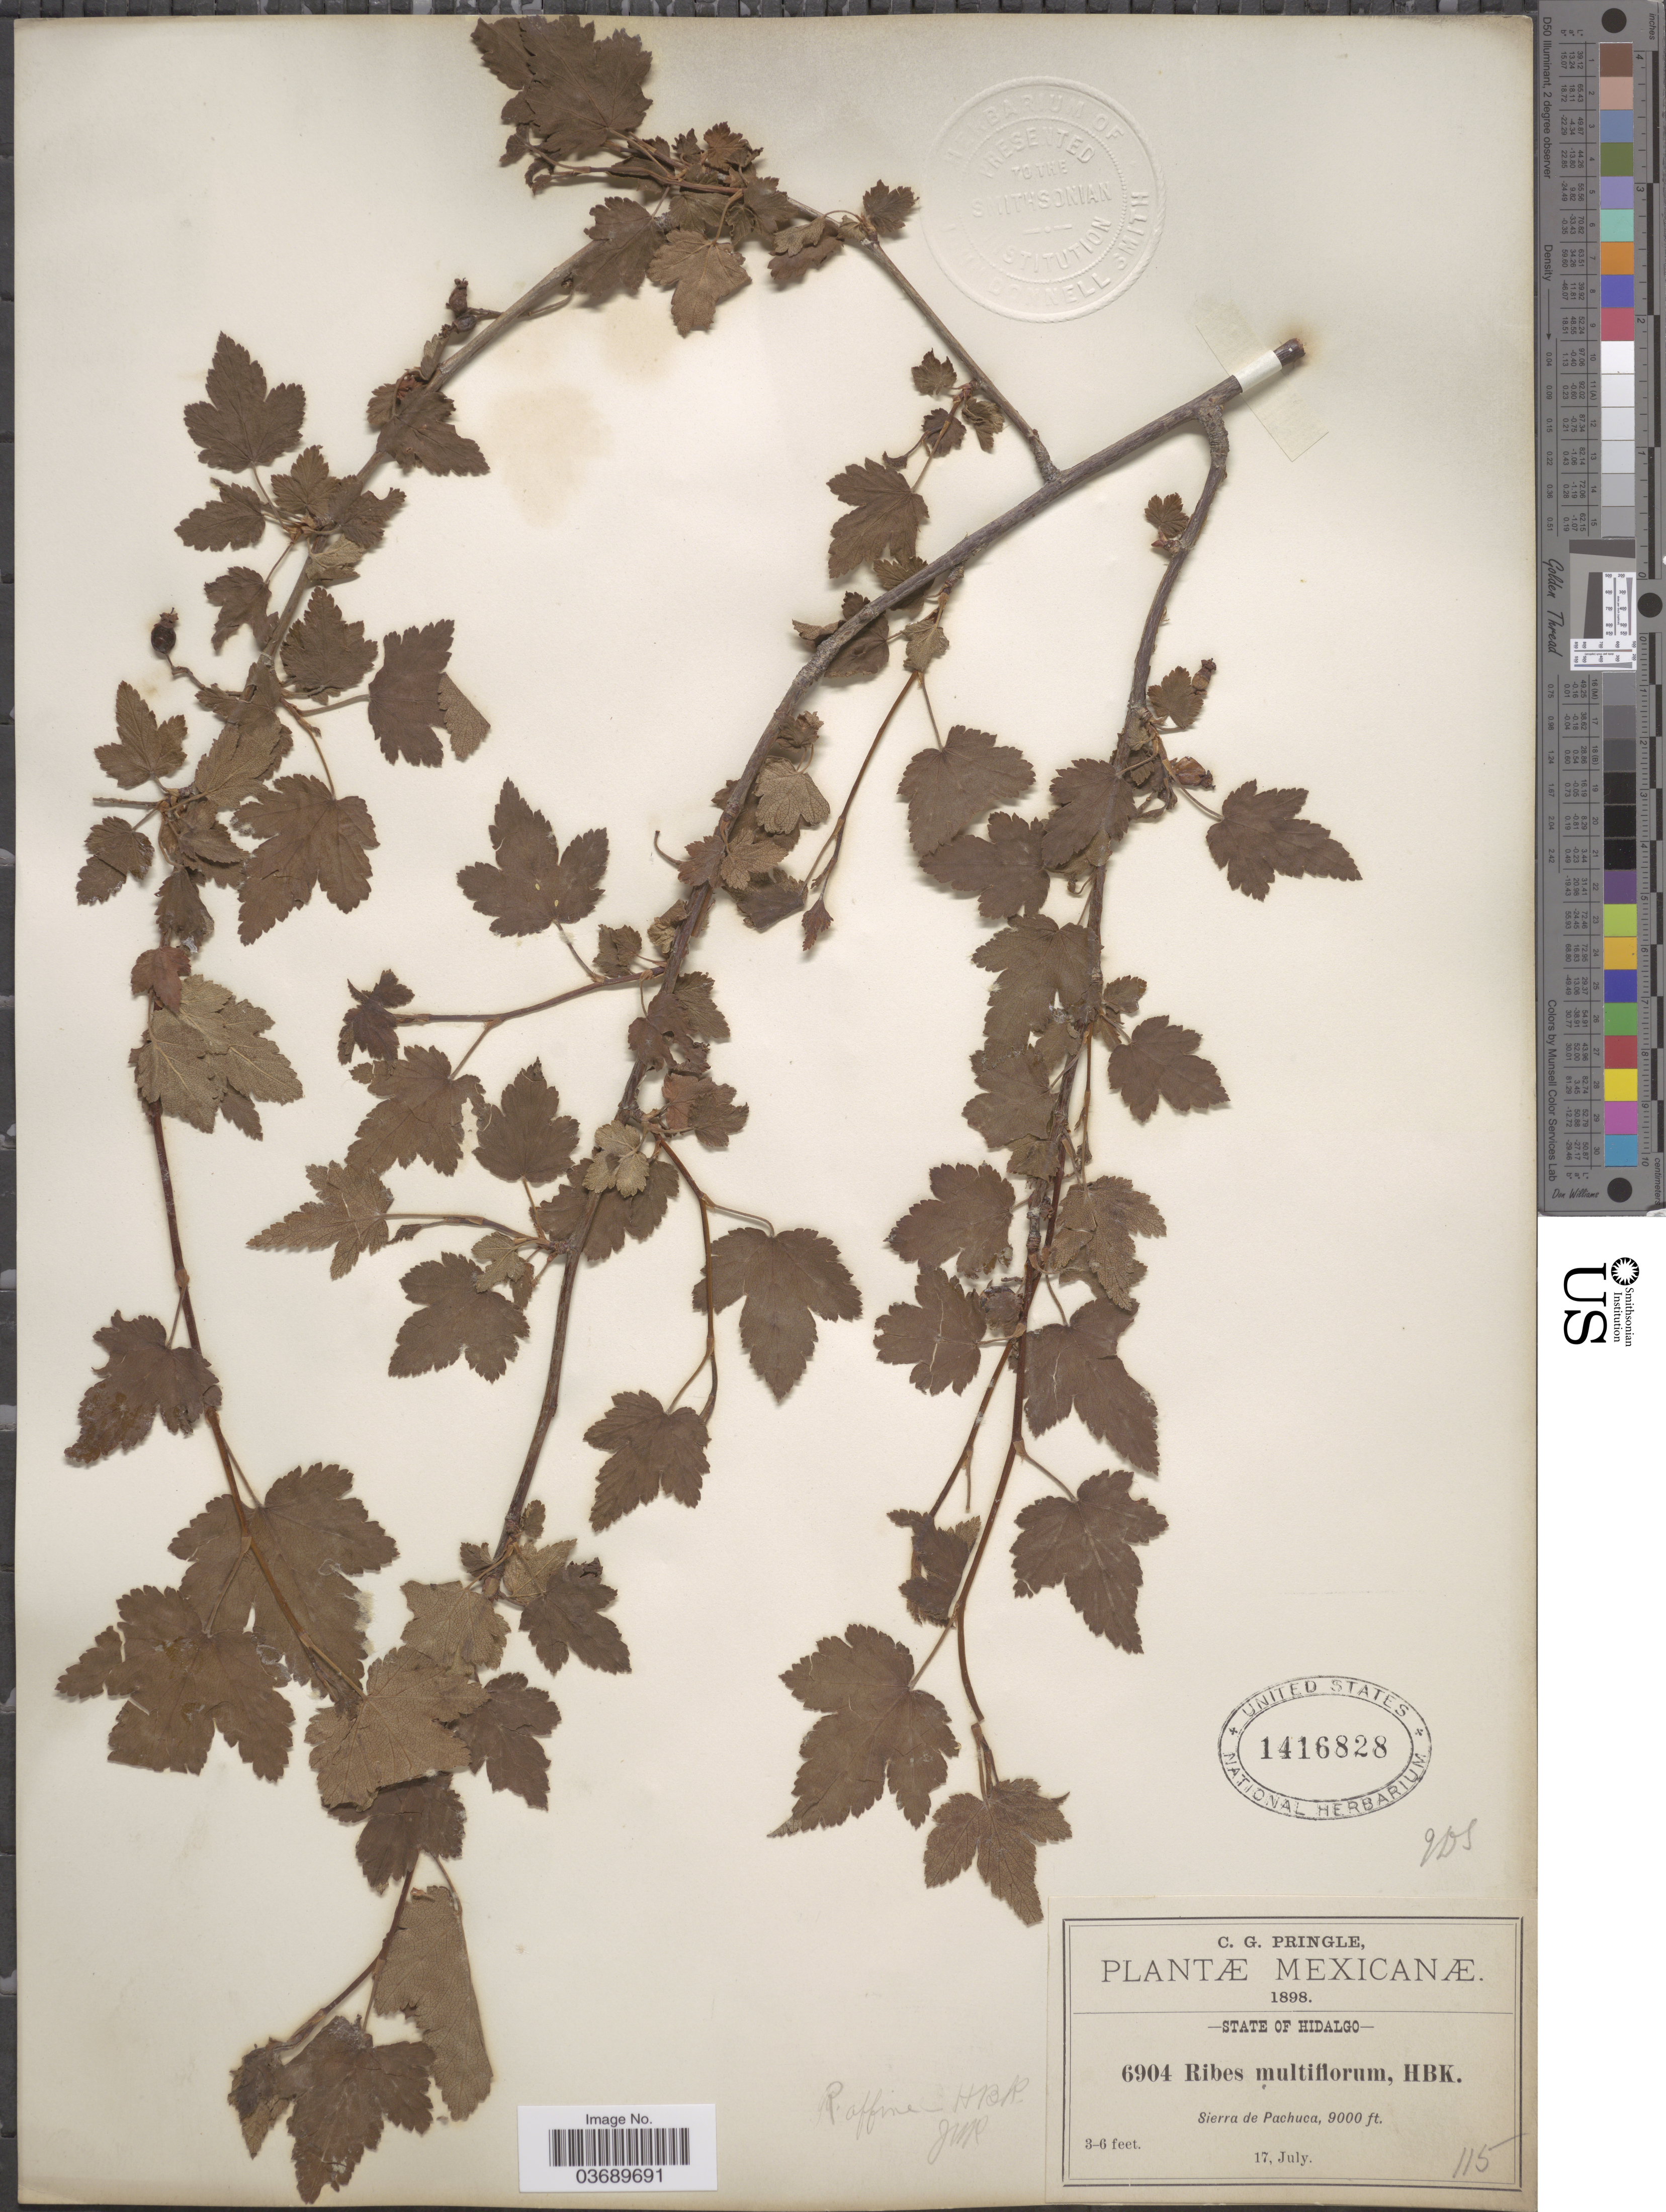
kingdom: Plantae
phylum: Tracheophyta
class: Magnoliopsida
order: Saxifragales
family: Grossulariaceae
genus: Ribes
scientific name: Ribes affine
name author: Kunth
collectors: C. G. Pringle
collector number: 6904/115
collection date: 1898-07-17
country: Mexico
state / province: Hidalgo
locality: State of Hidalgo. Sierra de Pachuca.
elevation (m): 2743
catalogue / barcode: US 1416828